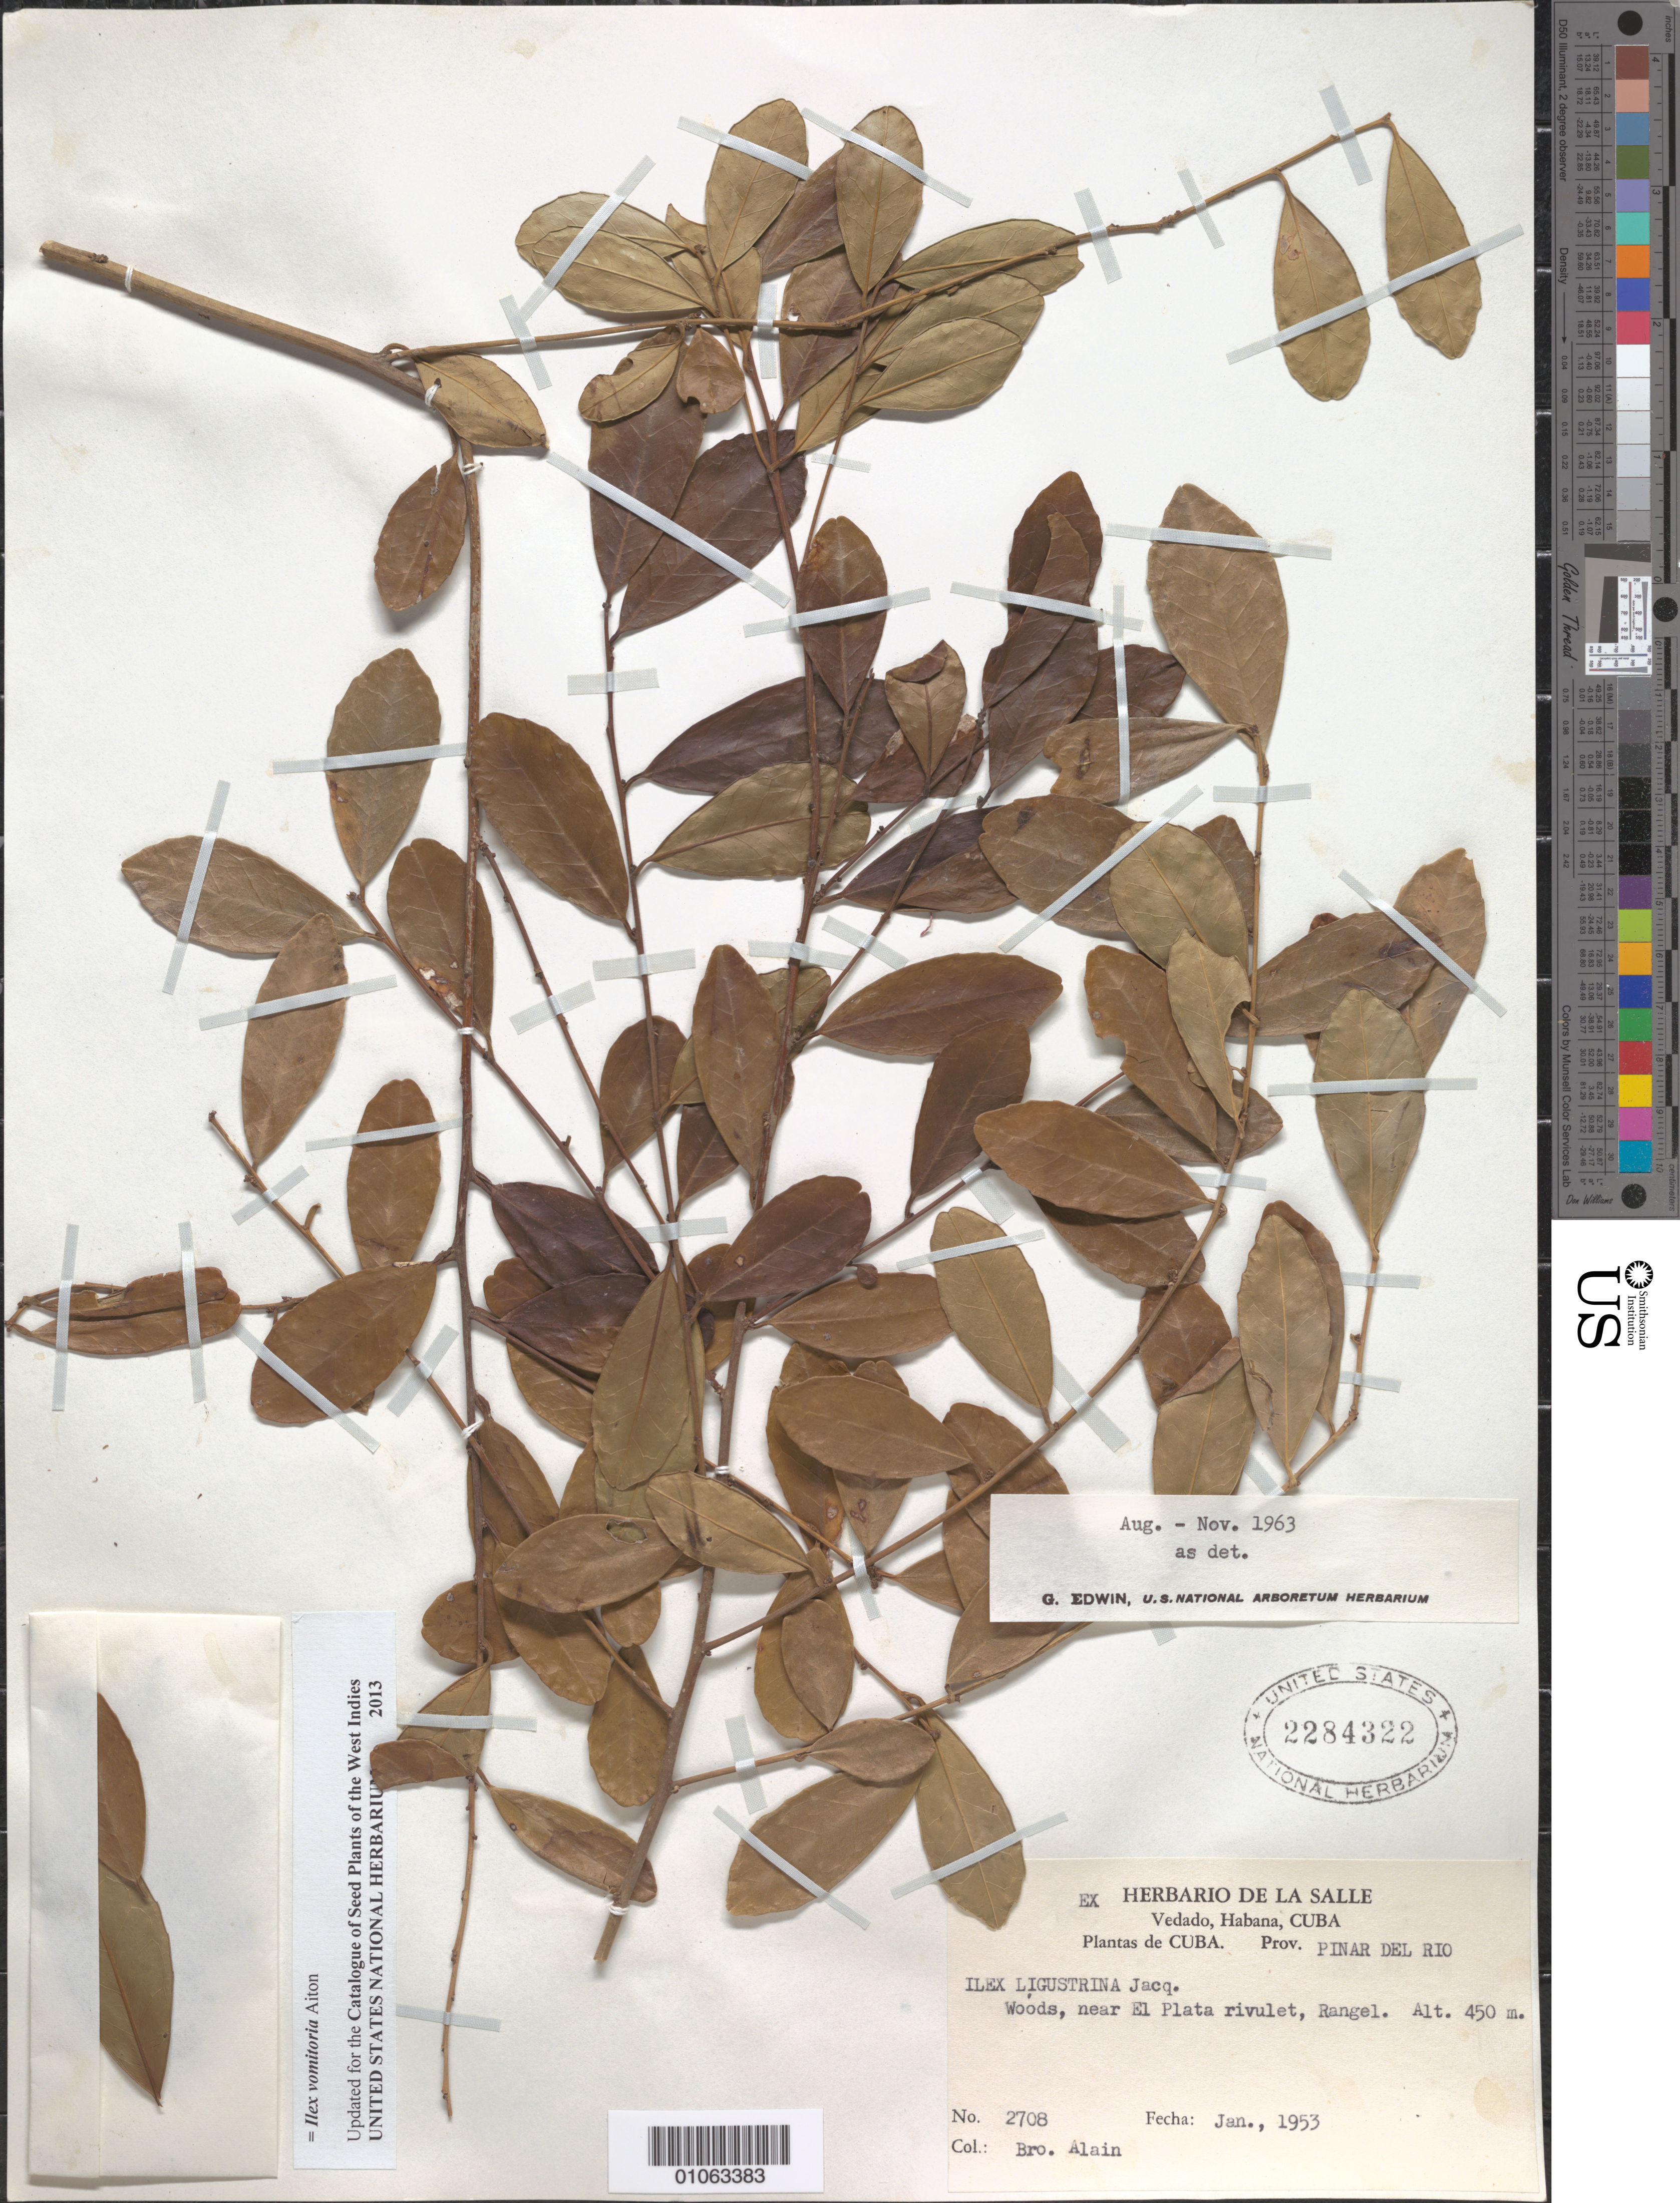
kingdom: Plantae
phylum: Tracheophyta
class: Magnoliopsida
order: Aquifoliales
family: Aquifoliaceae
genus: Ilex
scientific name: Ilex vomitoria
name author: Aiton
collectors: A. H. Liogier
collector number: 2708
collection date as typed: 01 Jan 1953 to 31 Jan 1953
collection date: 1953-01-01/1953-01-31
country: Cuba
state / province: Pinar del Rio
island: Cuba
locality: Woods, near El Plata rivulet, Rangel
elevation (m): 450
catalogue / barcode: US 2284322